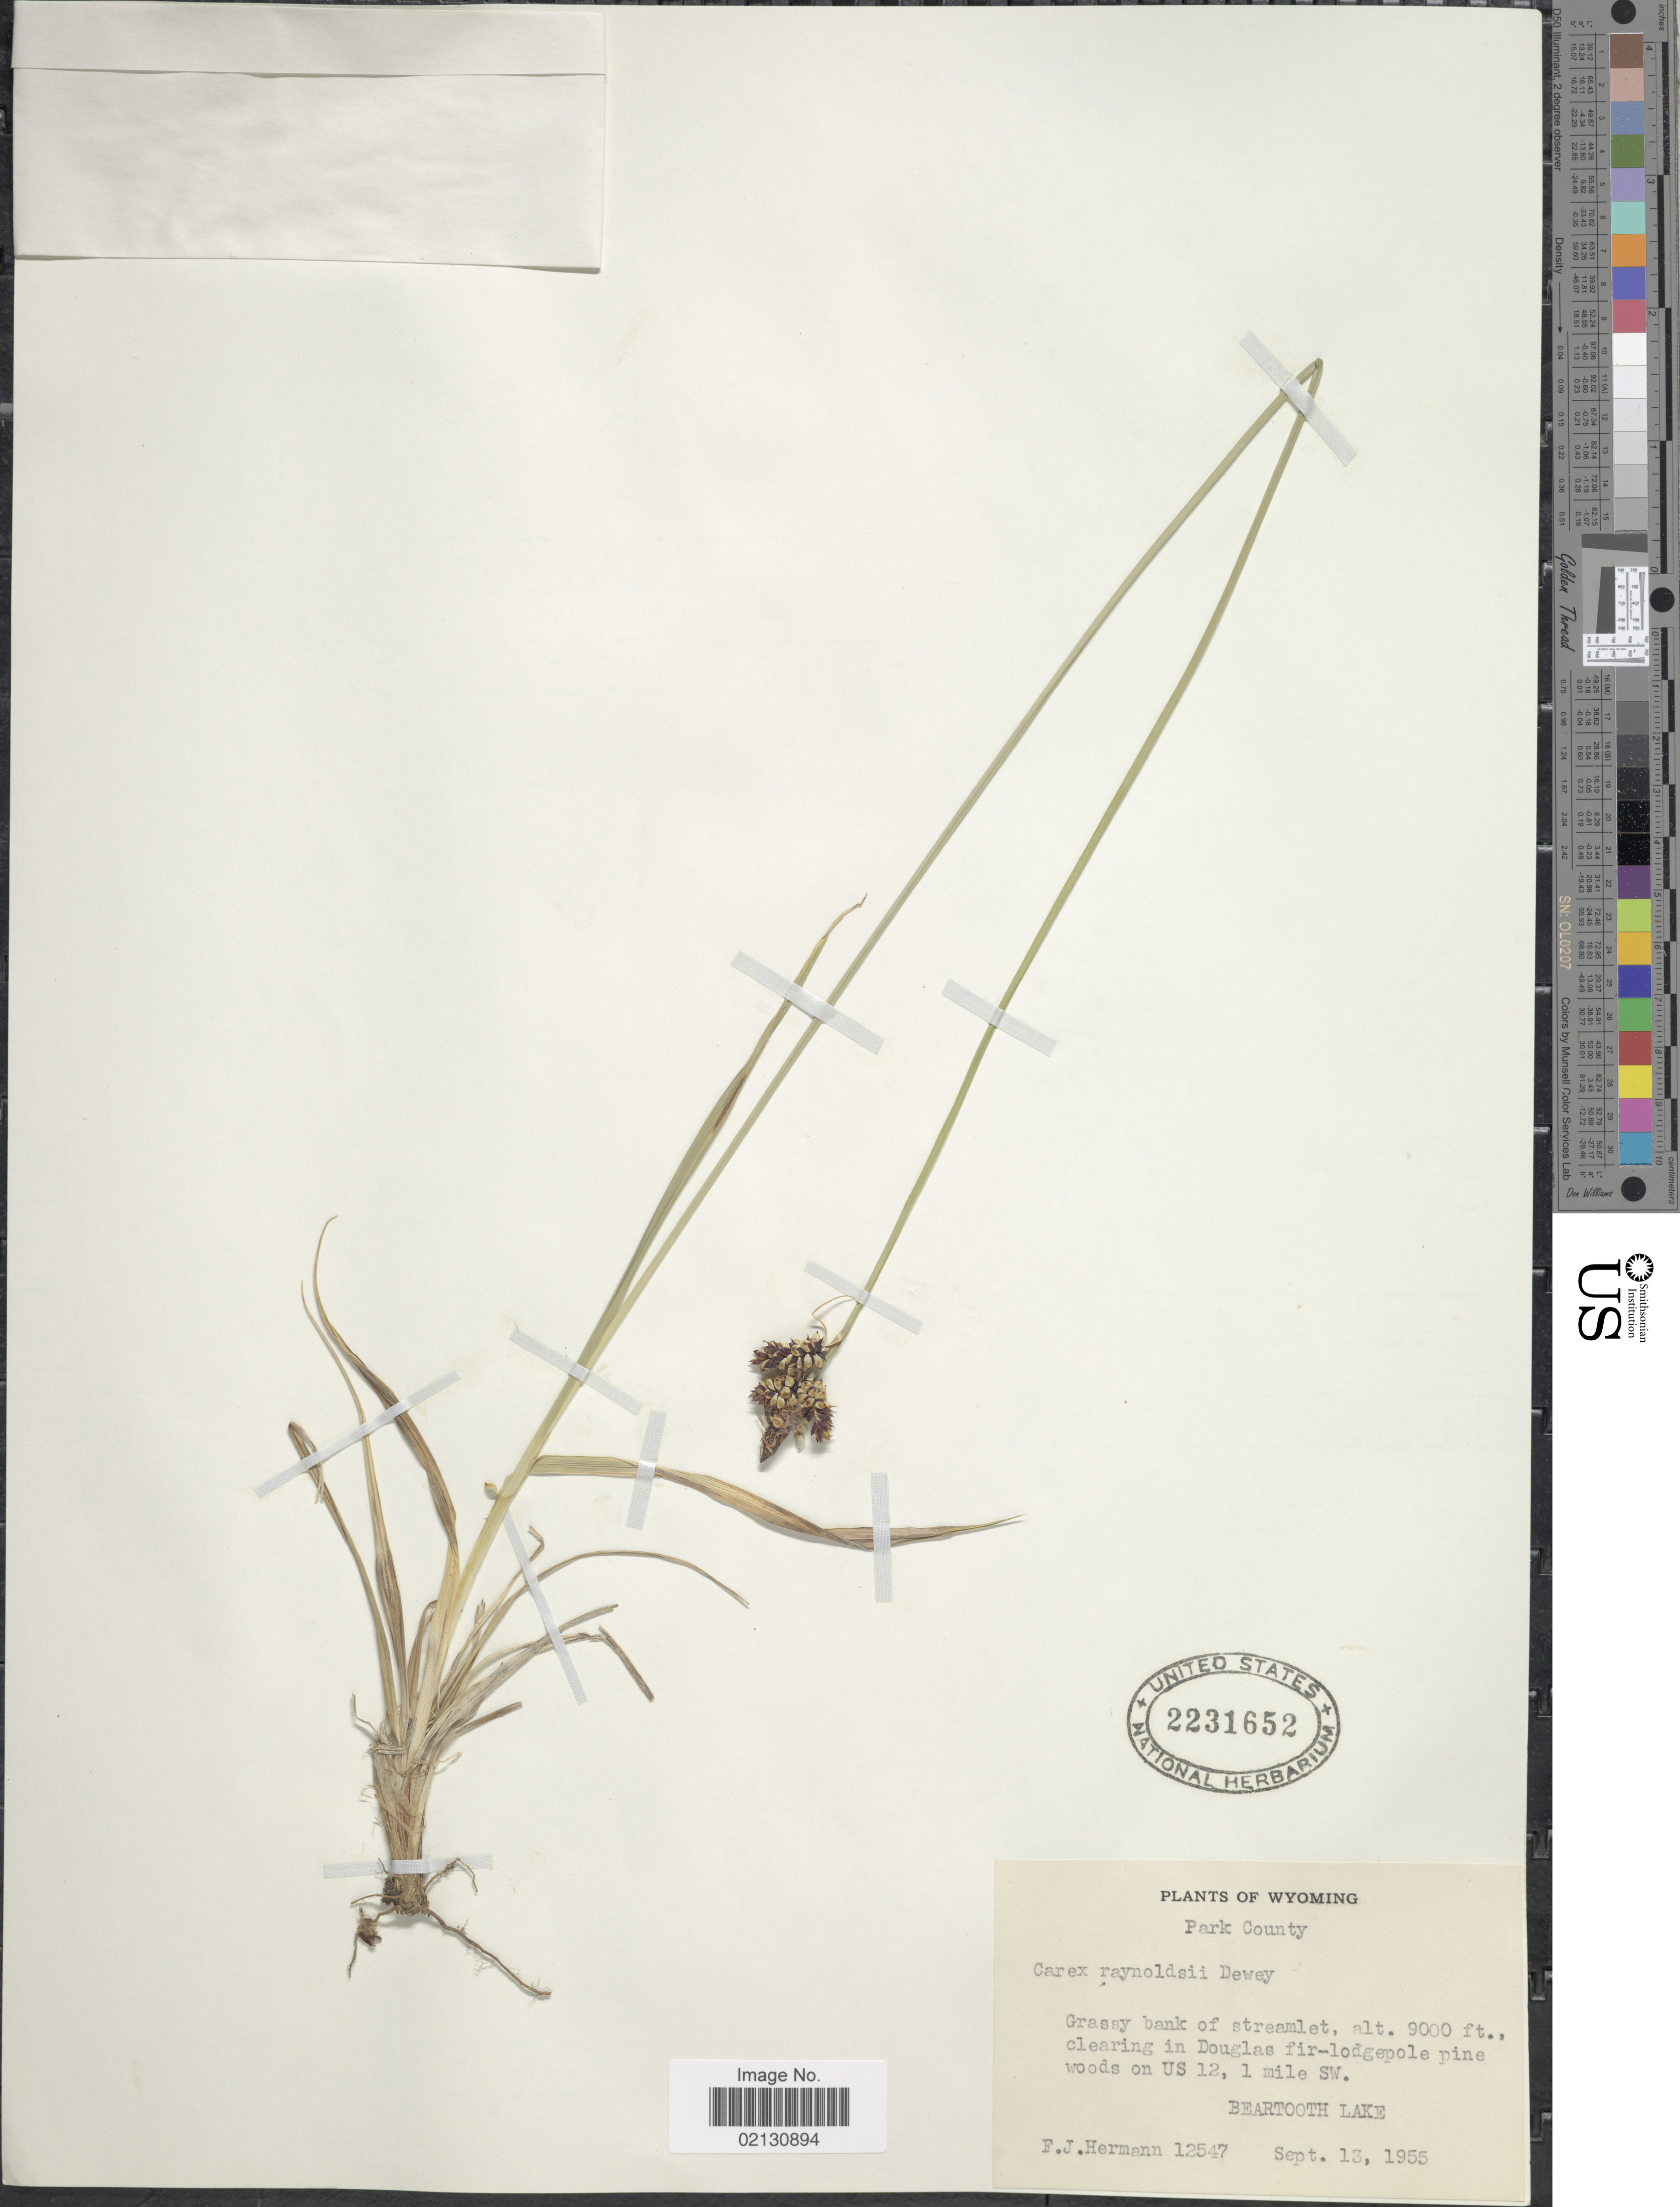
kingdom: Plantae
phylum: Tracheophyta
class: Liliopsida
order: Poales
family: Cyperaceae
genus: Carex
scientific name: Carex raynoldsii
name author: Dewey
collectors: F. J. Hermann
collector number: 12547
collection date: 1955-09-13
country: United States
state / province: Wyoming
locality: Park County. on US 12, 1 mile SW. Beartooth Lake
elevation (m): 2743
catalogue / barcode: US 2231652